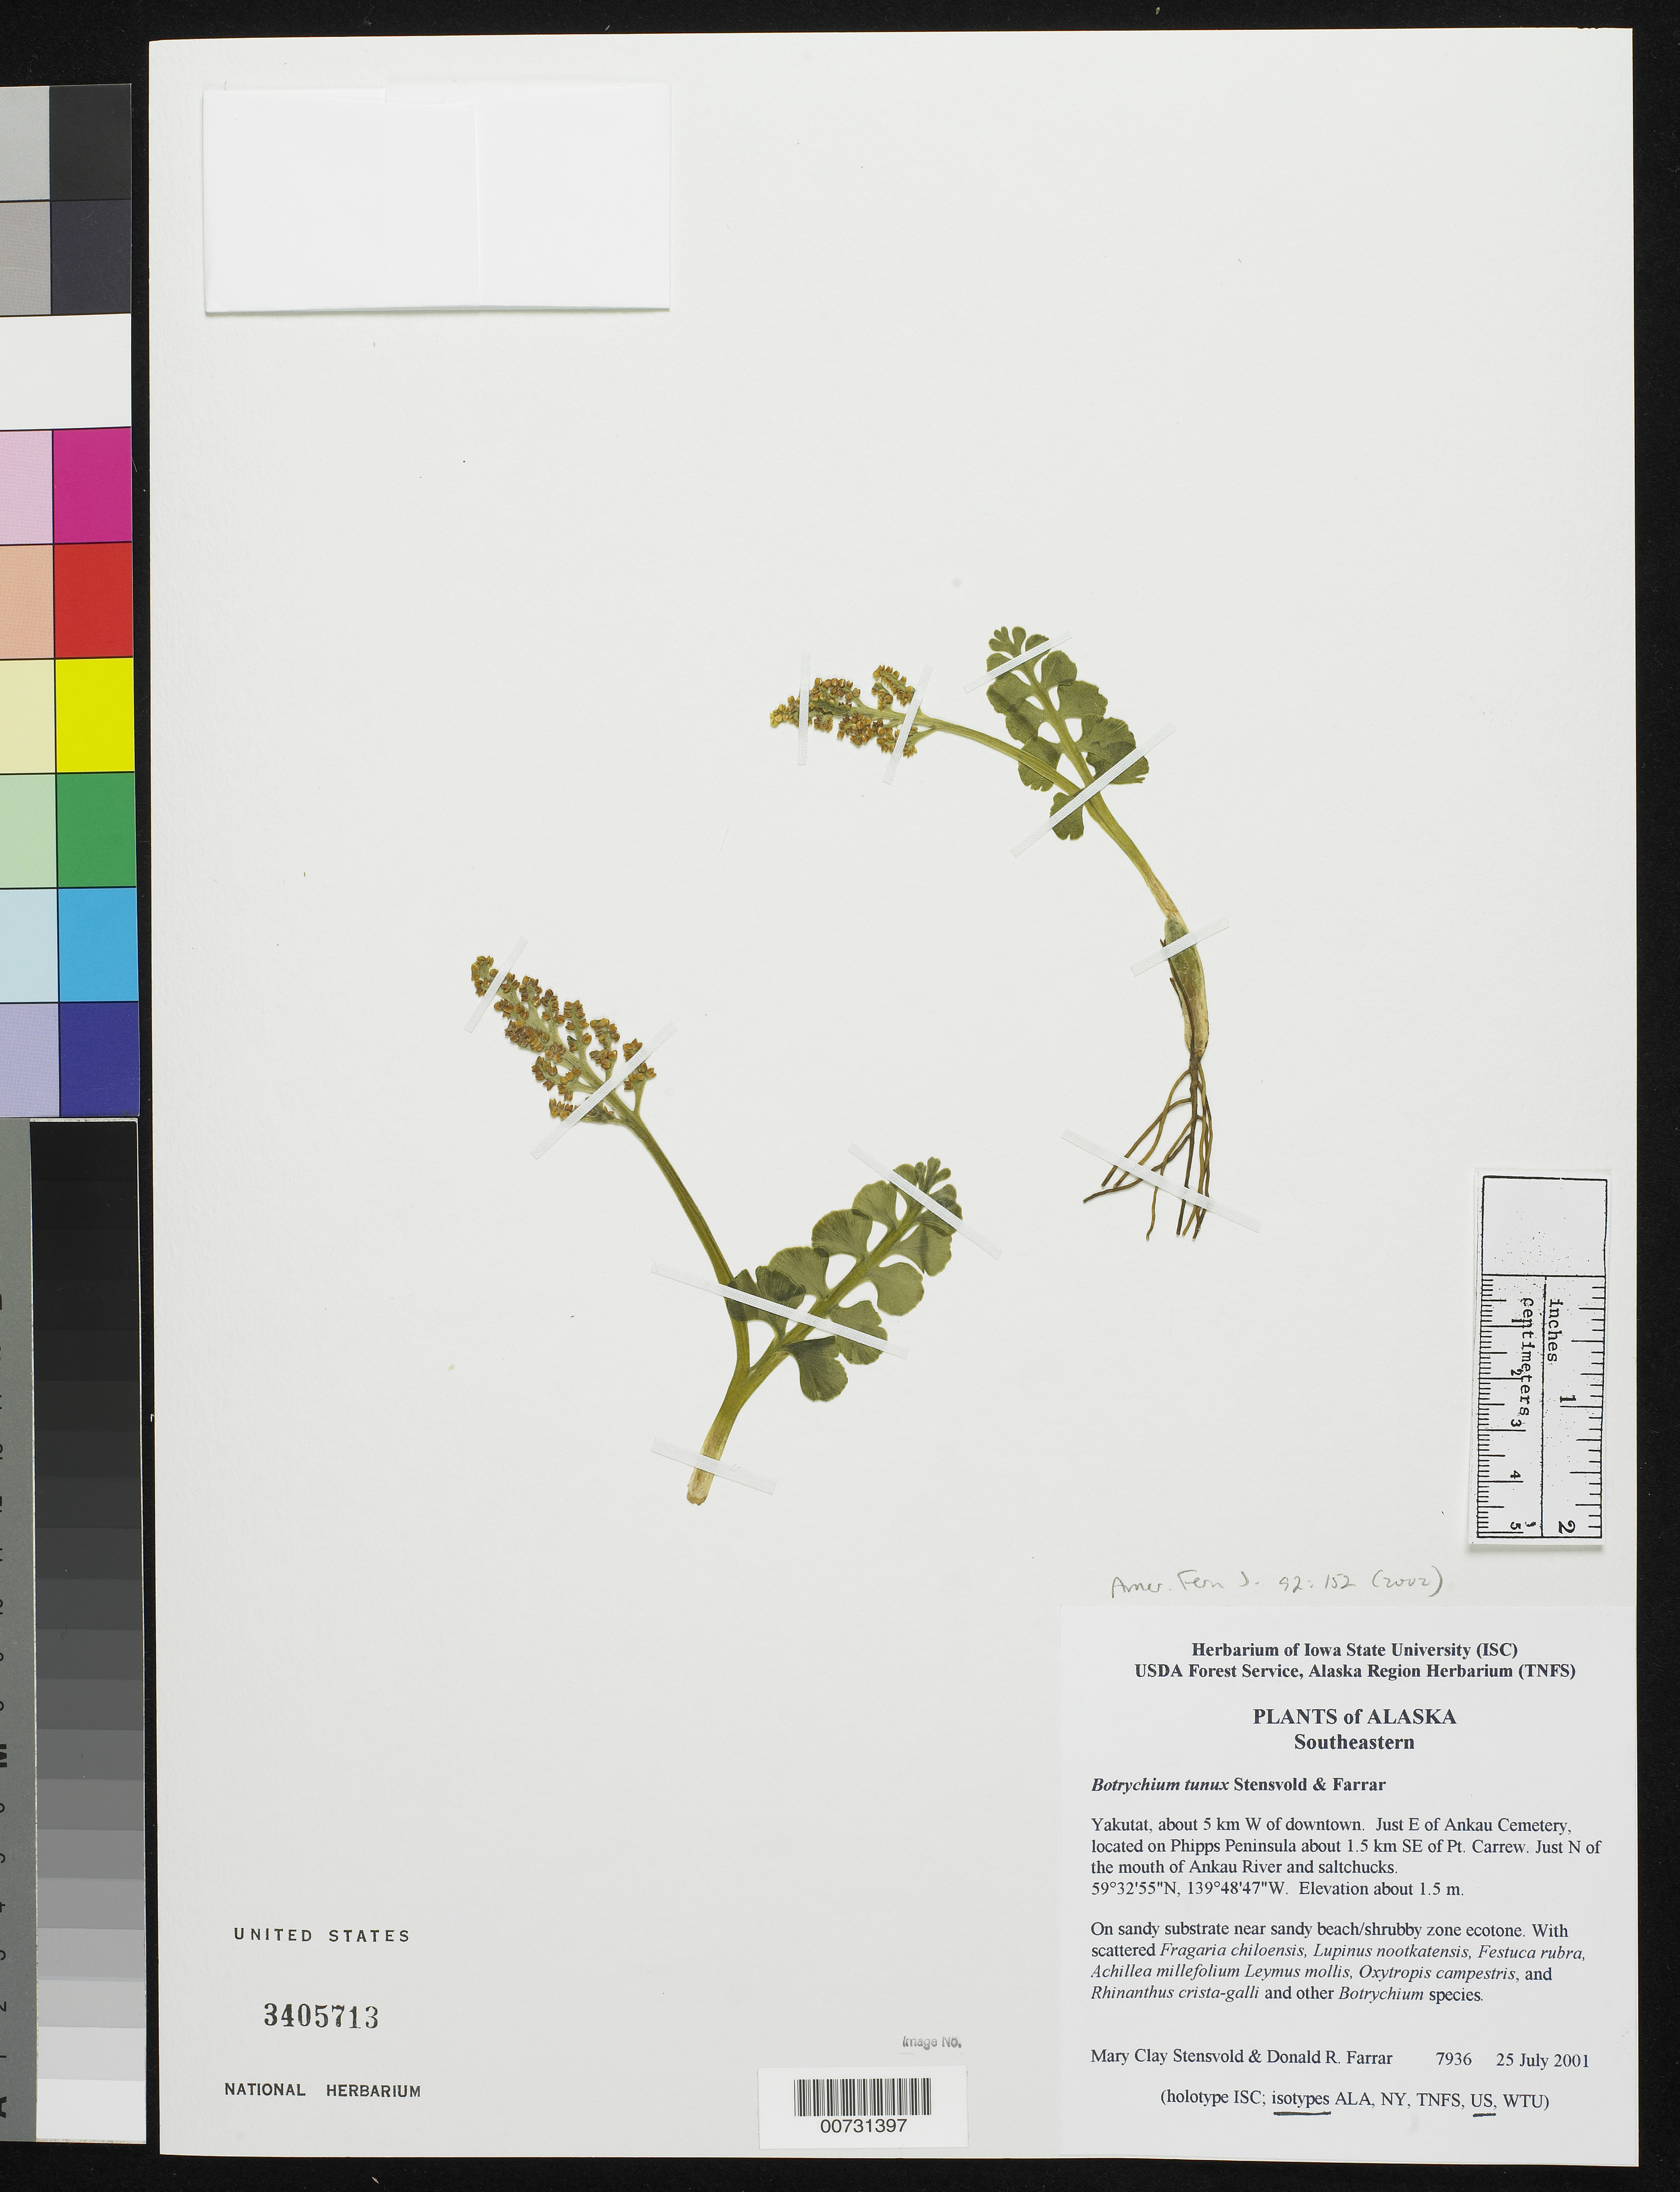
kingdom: Plantae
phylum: Tracheophyta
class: Polypodiopsida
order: Ophioglossales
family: Ophioglossaceae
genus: Botrychium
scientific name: Botrychium tunux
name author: Stensvold & Farrar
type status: Isotype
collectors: M. Stensvold & D. R. Farrar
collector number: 7936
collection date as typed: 25 Jul 2001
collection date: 2001-07-25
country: United States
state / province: Alaska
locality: Yakutat, about 5 km W of downtown. Just E of Ankau Cemetery, located on Phipps Peninsula about 1.5 km SE of Pt. Carrew. Just N of the mouth of Ankau River and saltchucks.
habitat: On sandy substrate near sandy beach/shrubby zone ecotone.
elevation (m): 1.5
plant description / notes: Holotype at ISC.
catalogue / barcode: US 3405713